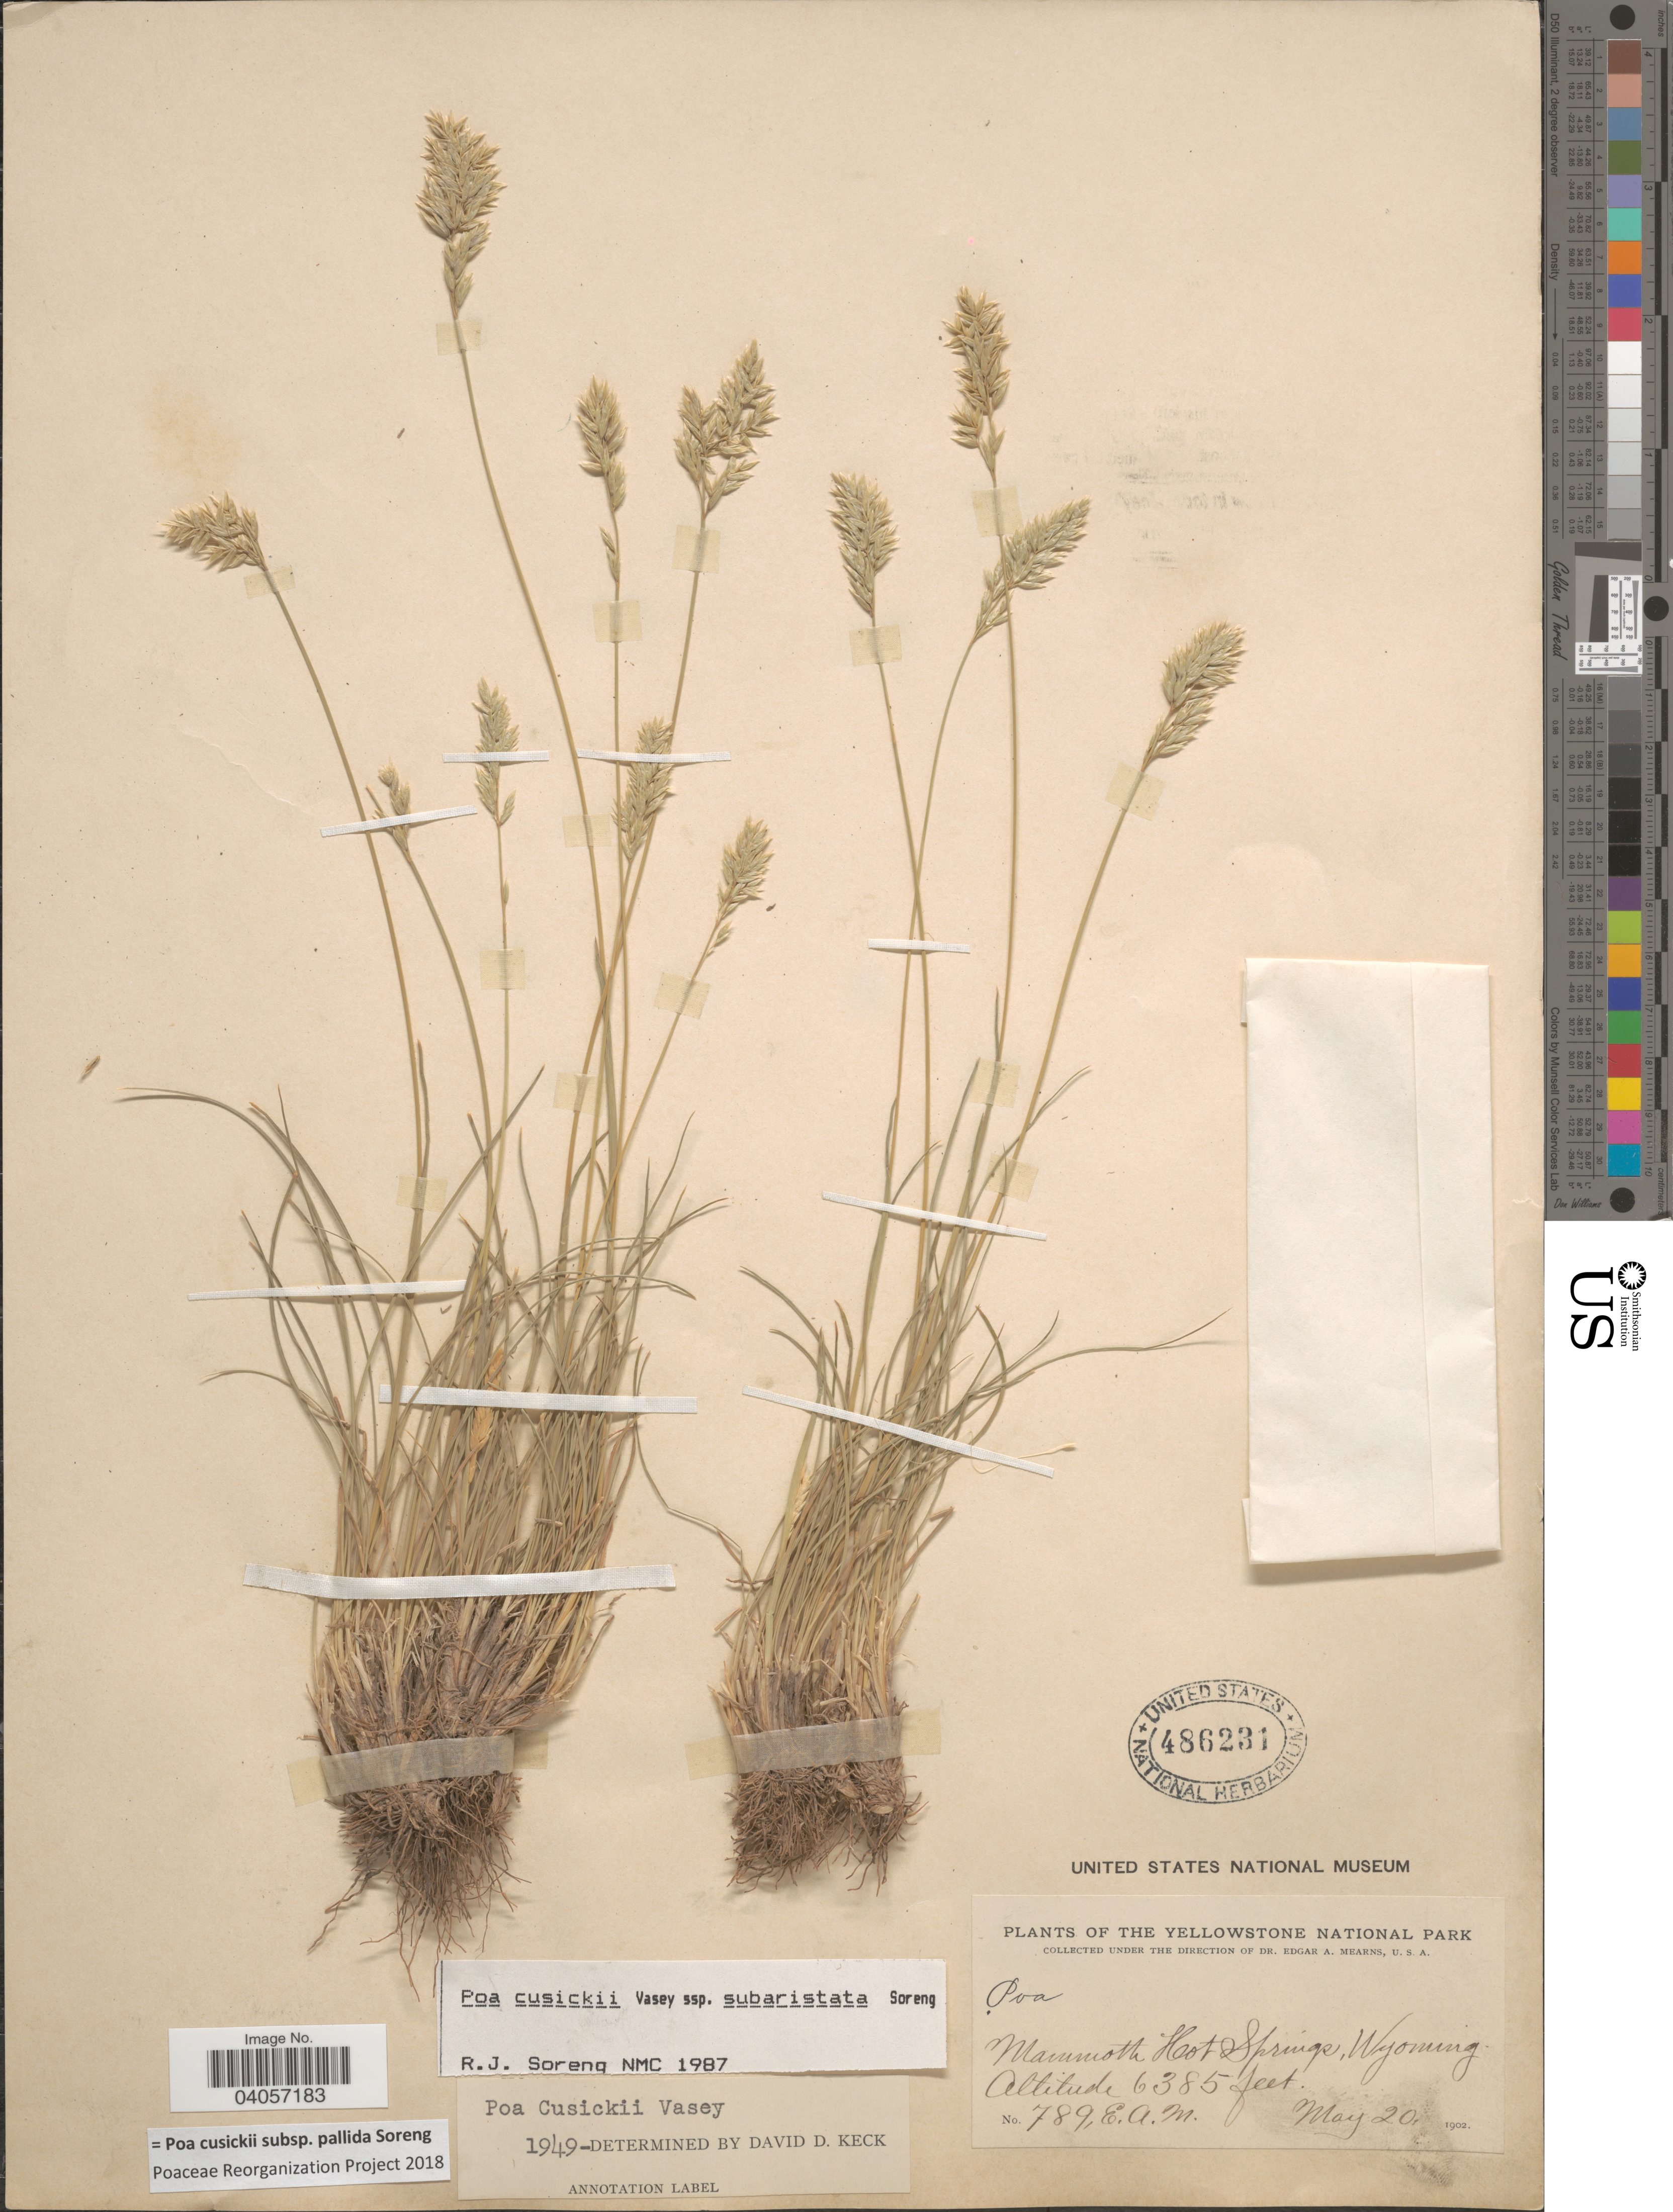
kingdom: Plantae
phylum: Tracheophyta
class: Liliopsida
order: Poales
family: Poaceae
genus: Poa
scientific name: Poa cusickii subsp. pallida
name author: Soreng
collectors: E. A. Mearns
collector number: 789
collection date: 1902-05-20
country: United States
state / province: Wyoming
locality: Yellowstone National Park. Mammoth Hot Springs.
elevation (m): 1946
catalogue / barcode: US 486231